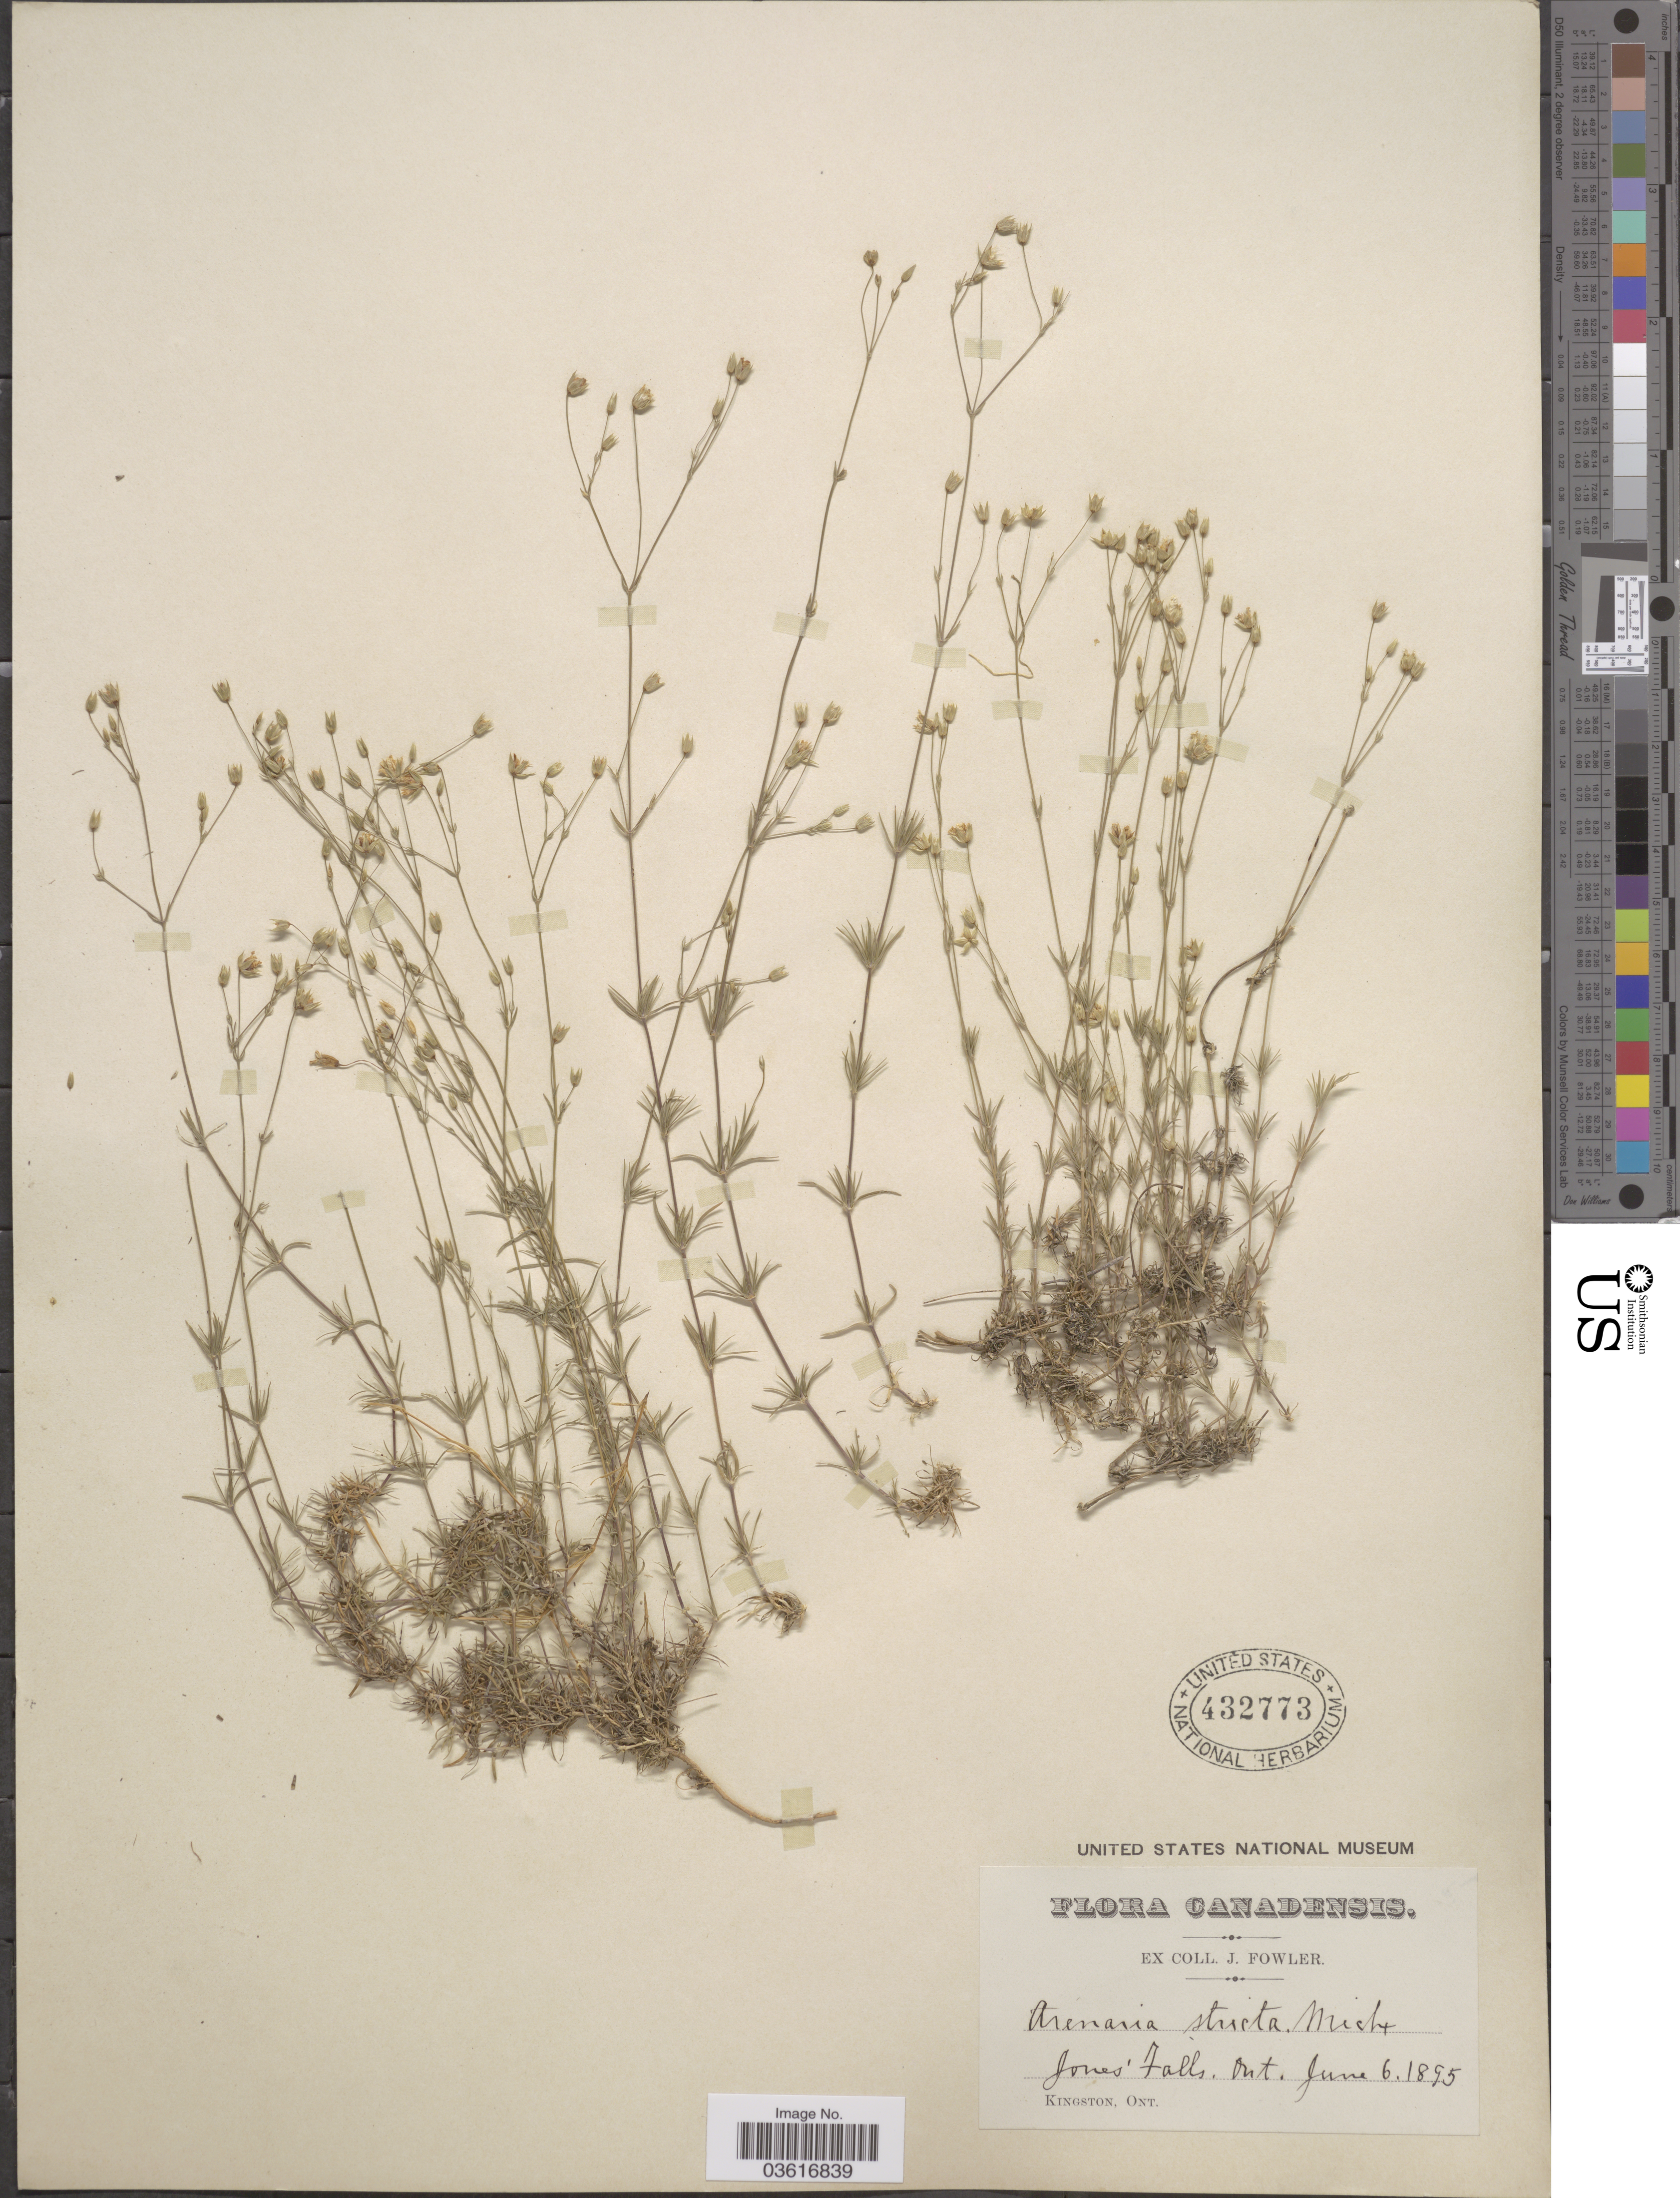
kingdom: Plantae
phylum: Tracheophyta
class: Magnoliopsida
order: Caryophyllales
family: Caryophyllaceae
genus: Minuartia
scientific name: Minuartia stricta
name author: (Sw.) Hiern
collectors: J. Fowler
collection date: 1895-06-06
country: Canada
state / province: Ontario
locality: Jones' Falls.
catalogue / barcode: US 432773